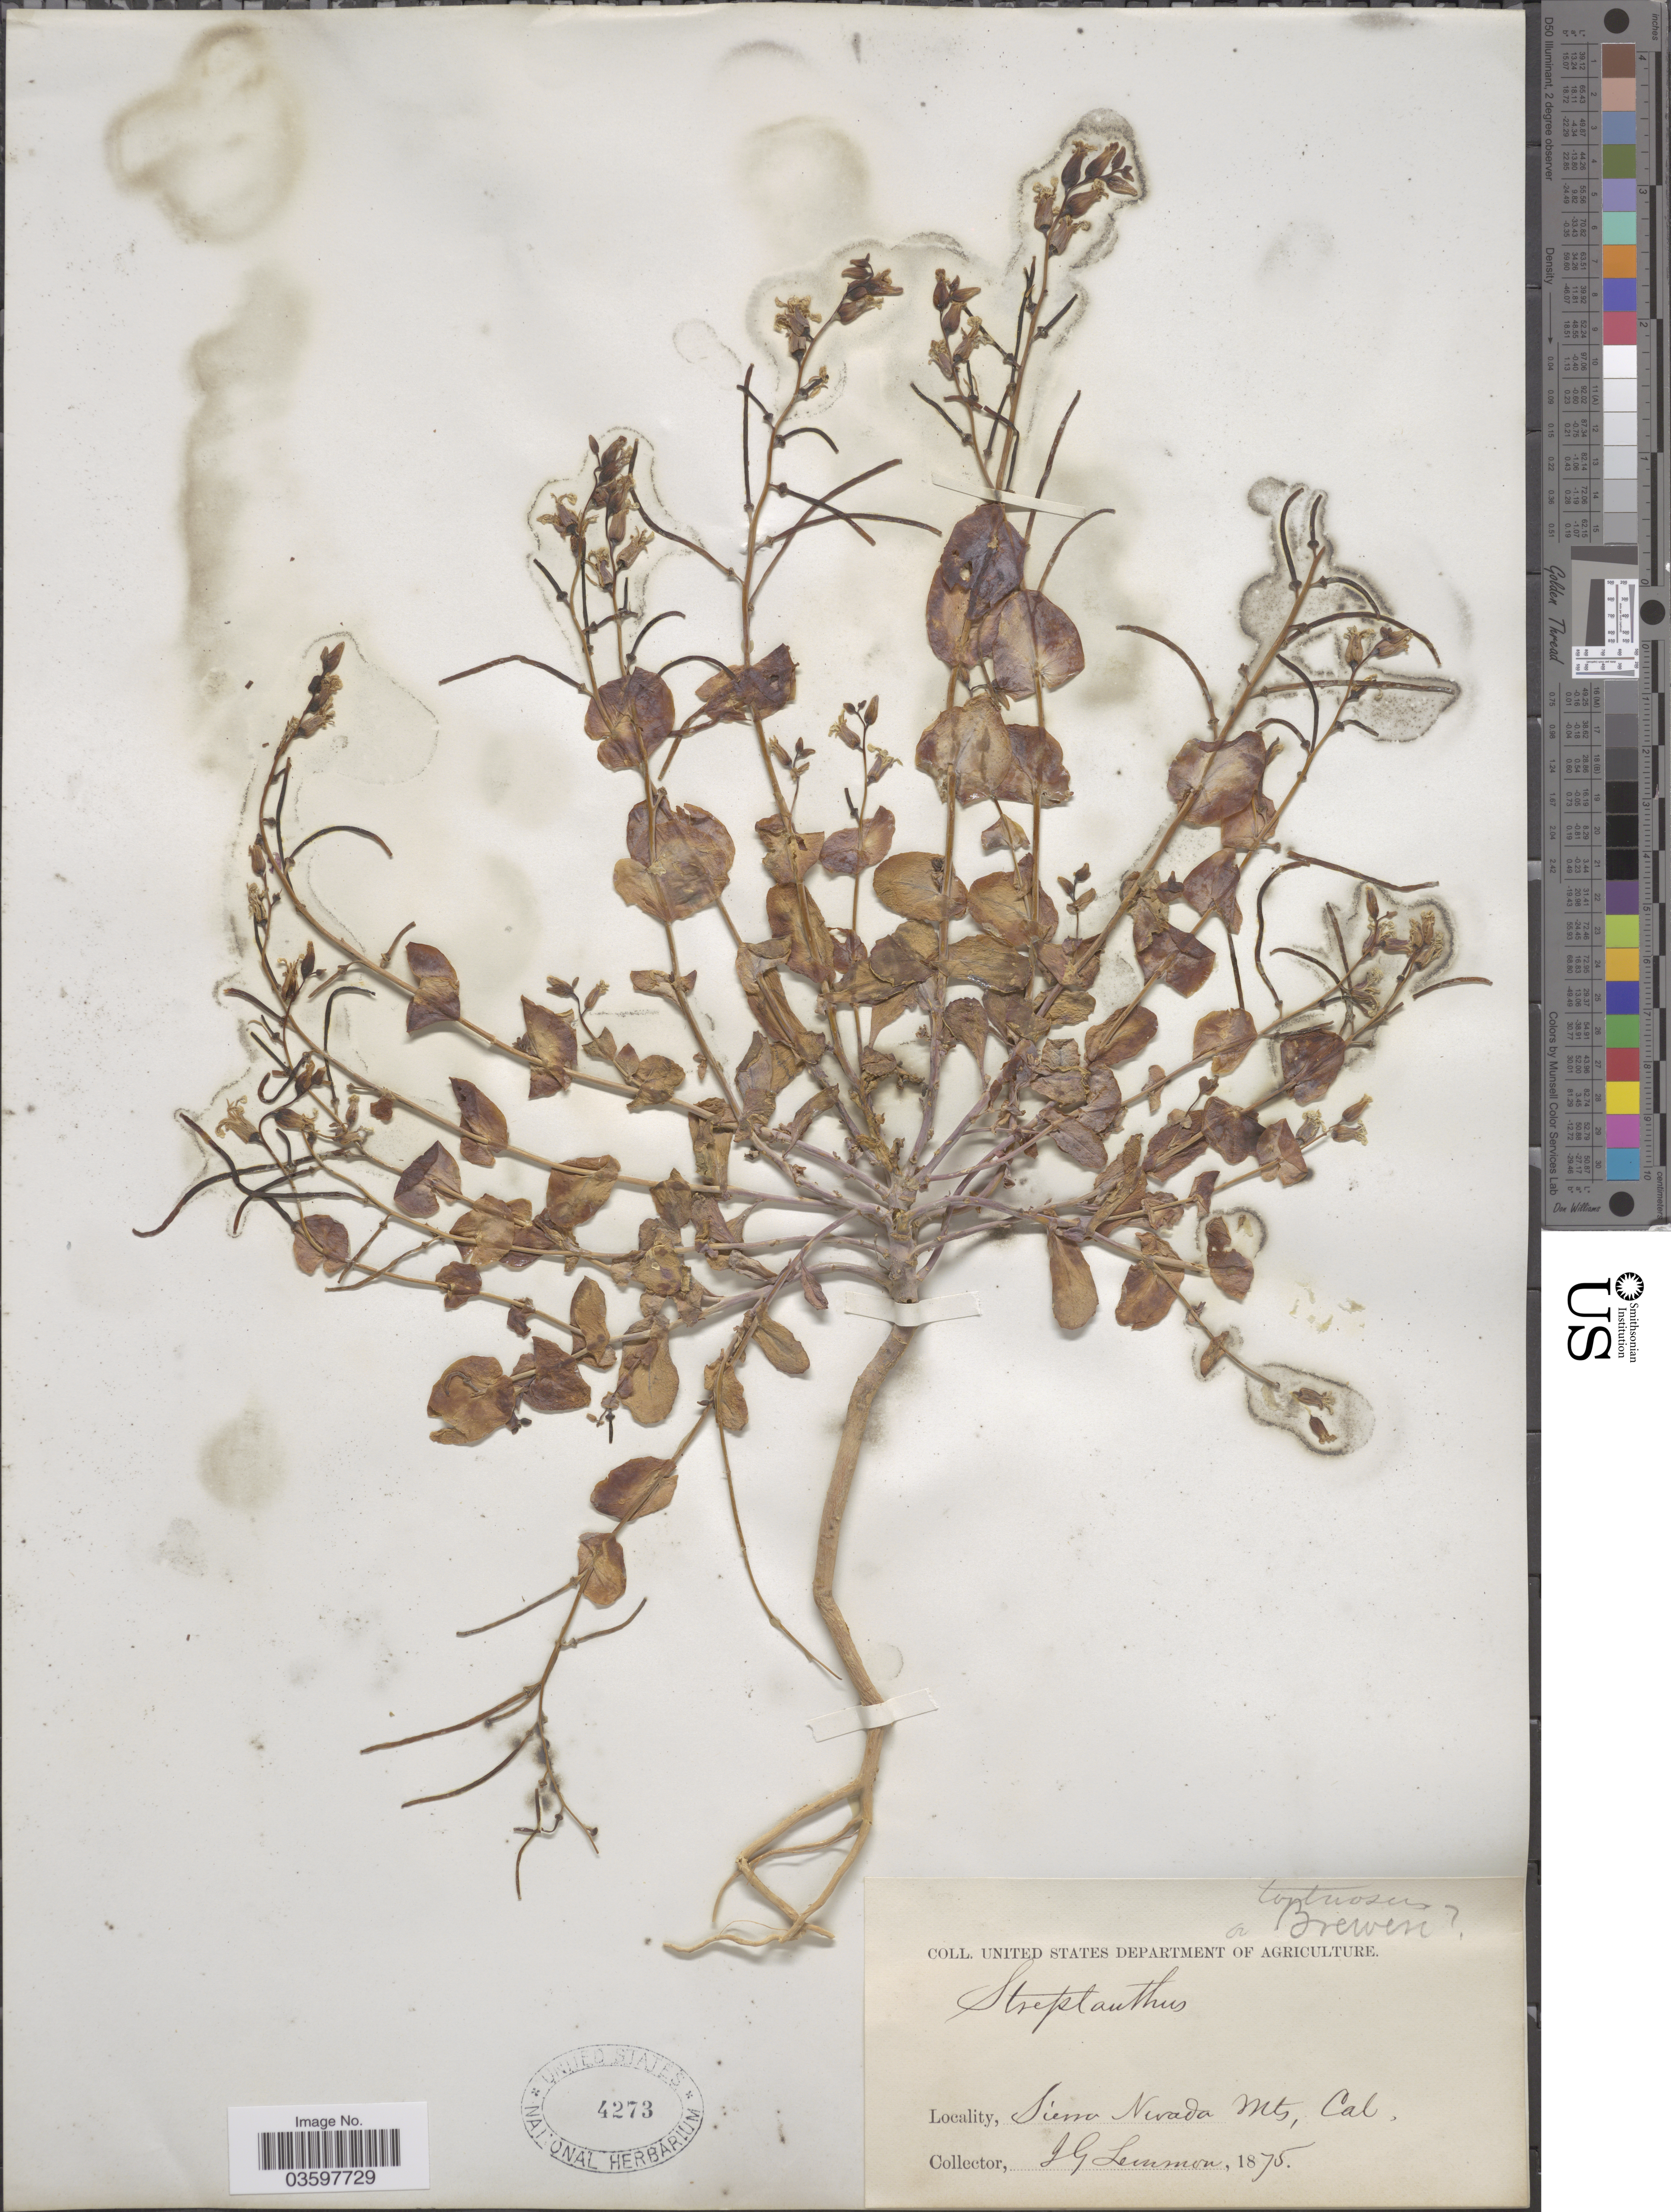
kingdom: Plantae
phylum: Tracheophyta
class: Magnoliopsida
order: Brassicales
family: Brassicaceae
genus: Streptanthus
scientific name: Streptanthus tortuosus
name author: Kellogg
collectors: J. Lemmon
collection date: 1875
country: United States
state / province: California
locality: Sierra Nevada Mts.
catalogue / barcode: US 4273